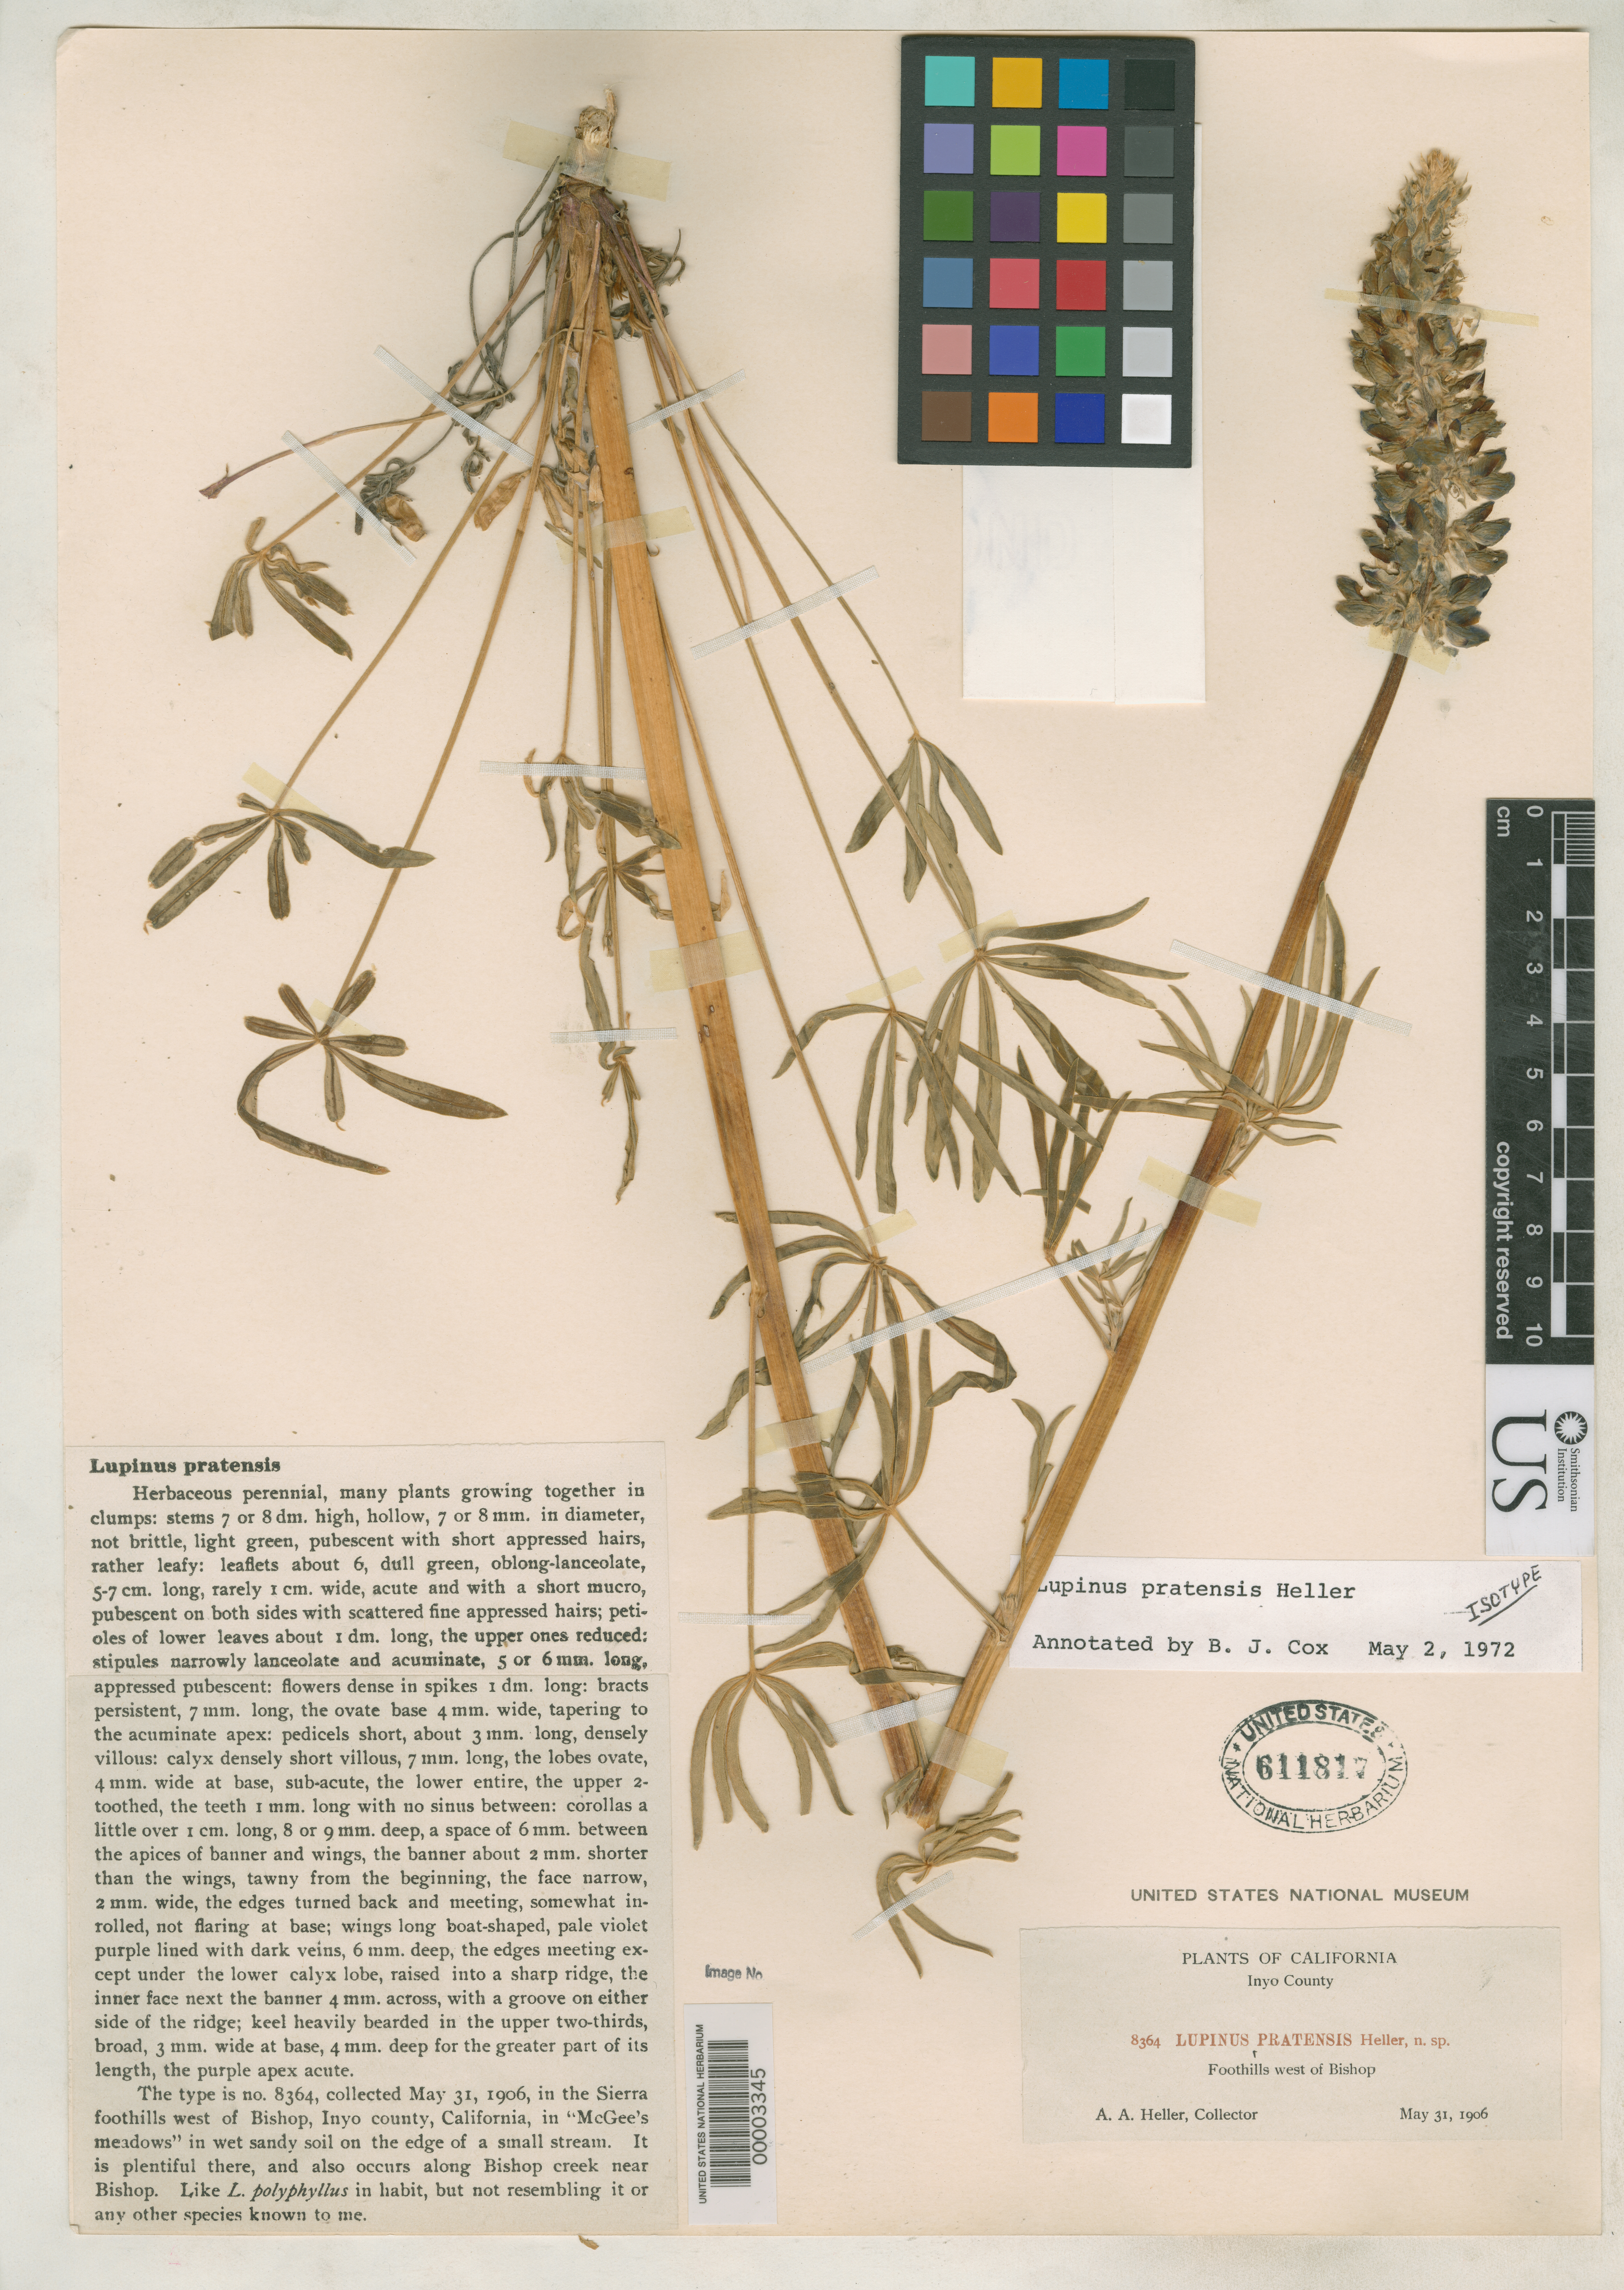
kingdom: Plantae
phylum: Tracheophyta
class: Magnoliopsida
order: Fabales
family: Fabaceae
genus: Lupinus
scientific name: Lupinus pratensis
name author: A. Heller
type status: Isotype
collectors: A. A. Heller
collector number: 8364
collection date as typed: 31 May 1906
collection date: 1906-05-31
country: United States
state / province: California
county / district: Inyo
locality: Foothills west of Bishop.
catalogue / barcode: US 611817